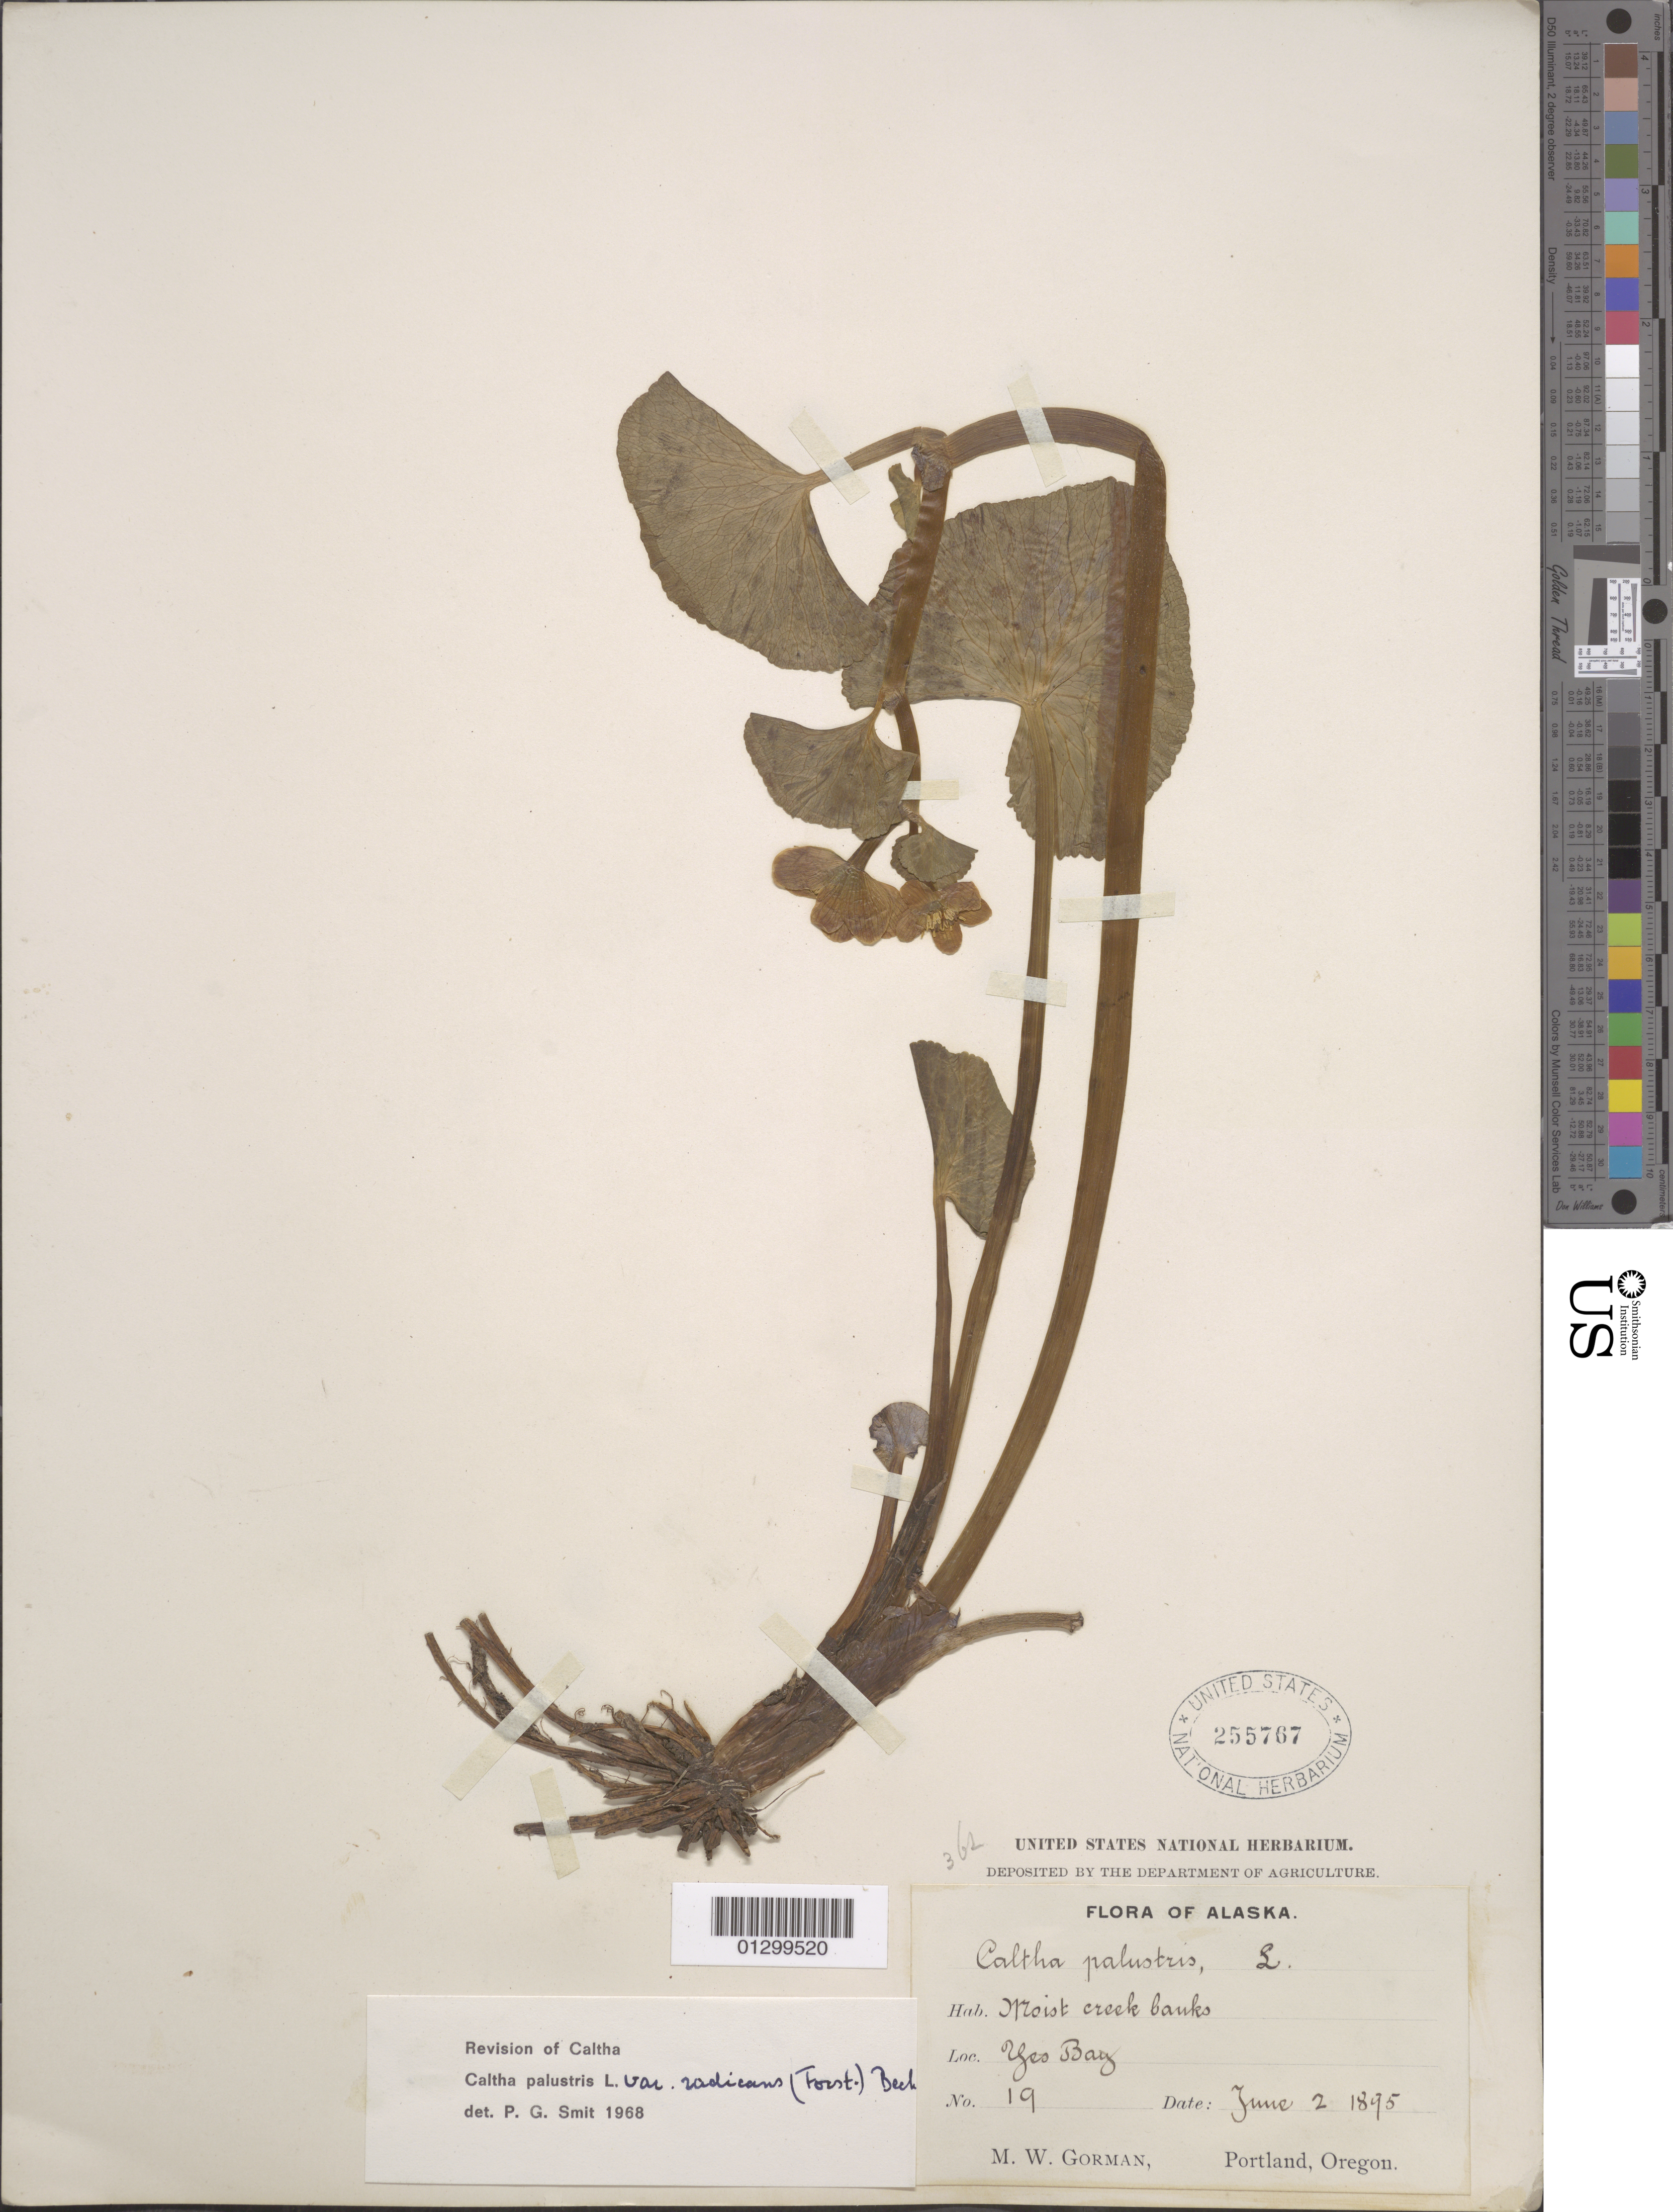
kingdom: Plantae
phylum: Tracheophyta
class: Magnoliopsida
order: Ranunculales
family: Ranunculaceae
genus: Caltha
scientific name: Caltha palustris var. radicans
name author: (T.F. Forst) Beck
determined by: Smit, P. G.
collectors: M. W. Gorman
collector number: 19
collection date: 1895-06-02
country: United States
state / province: Alaska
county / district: Ketchikan Gateway Borough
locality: Yes Bay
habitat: Moist creek banks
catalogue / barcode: US 255767